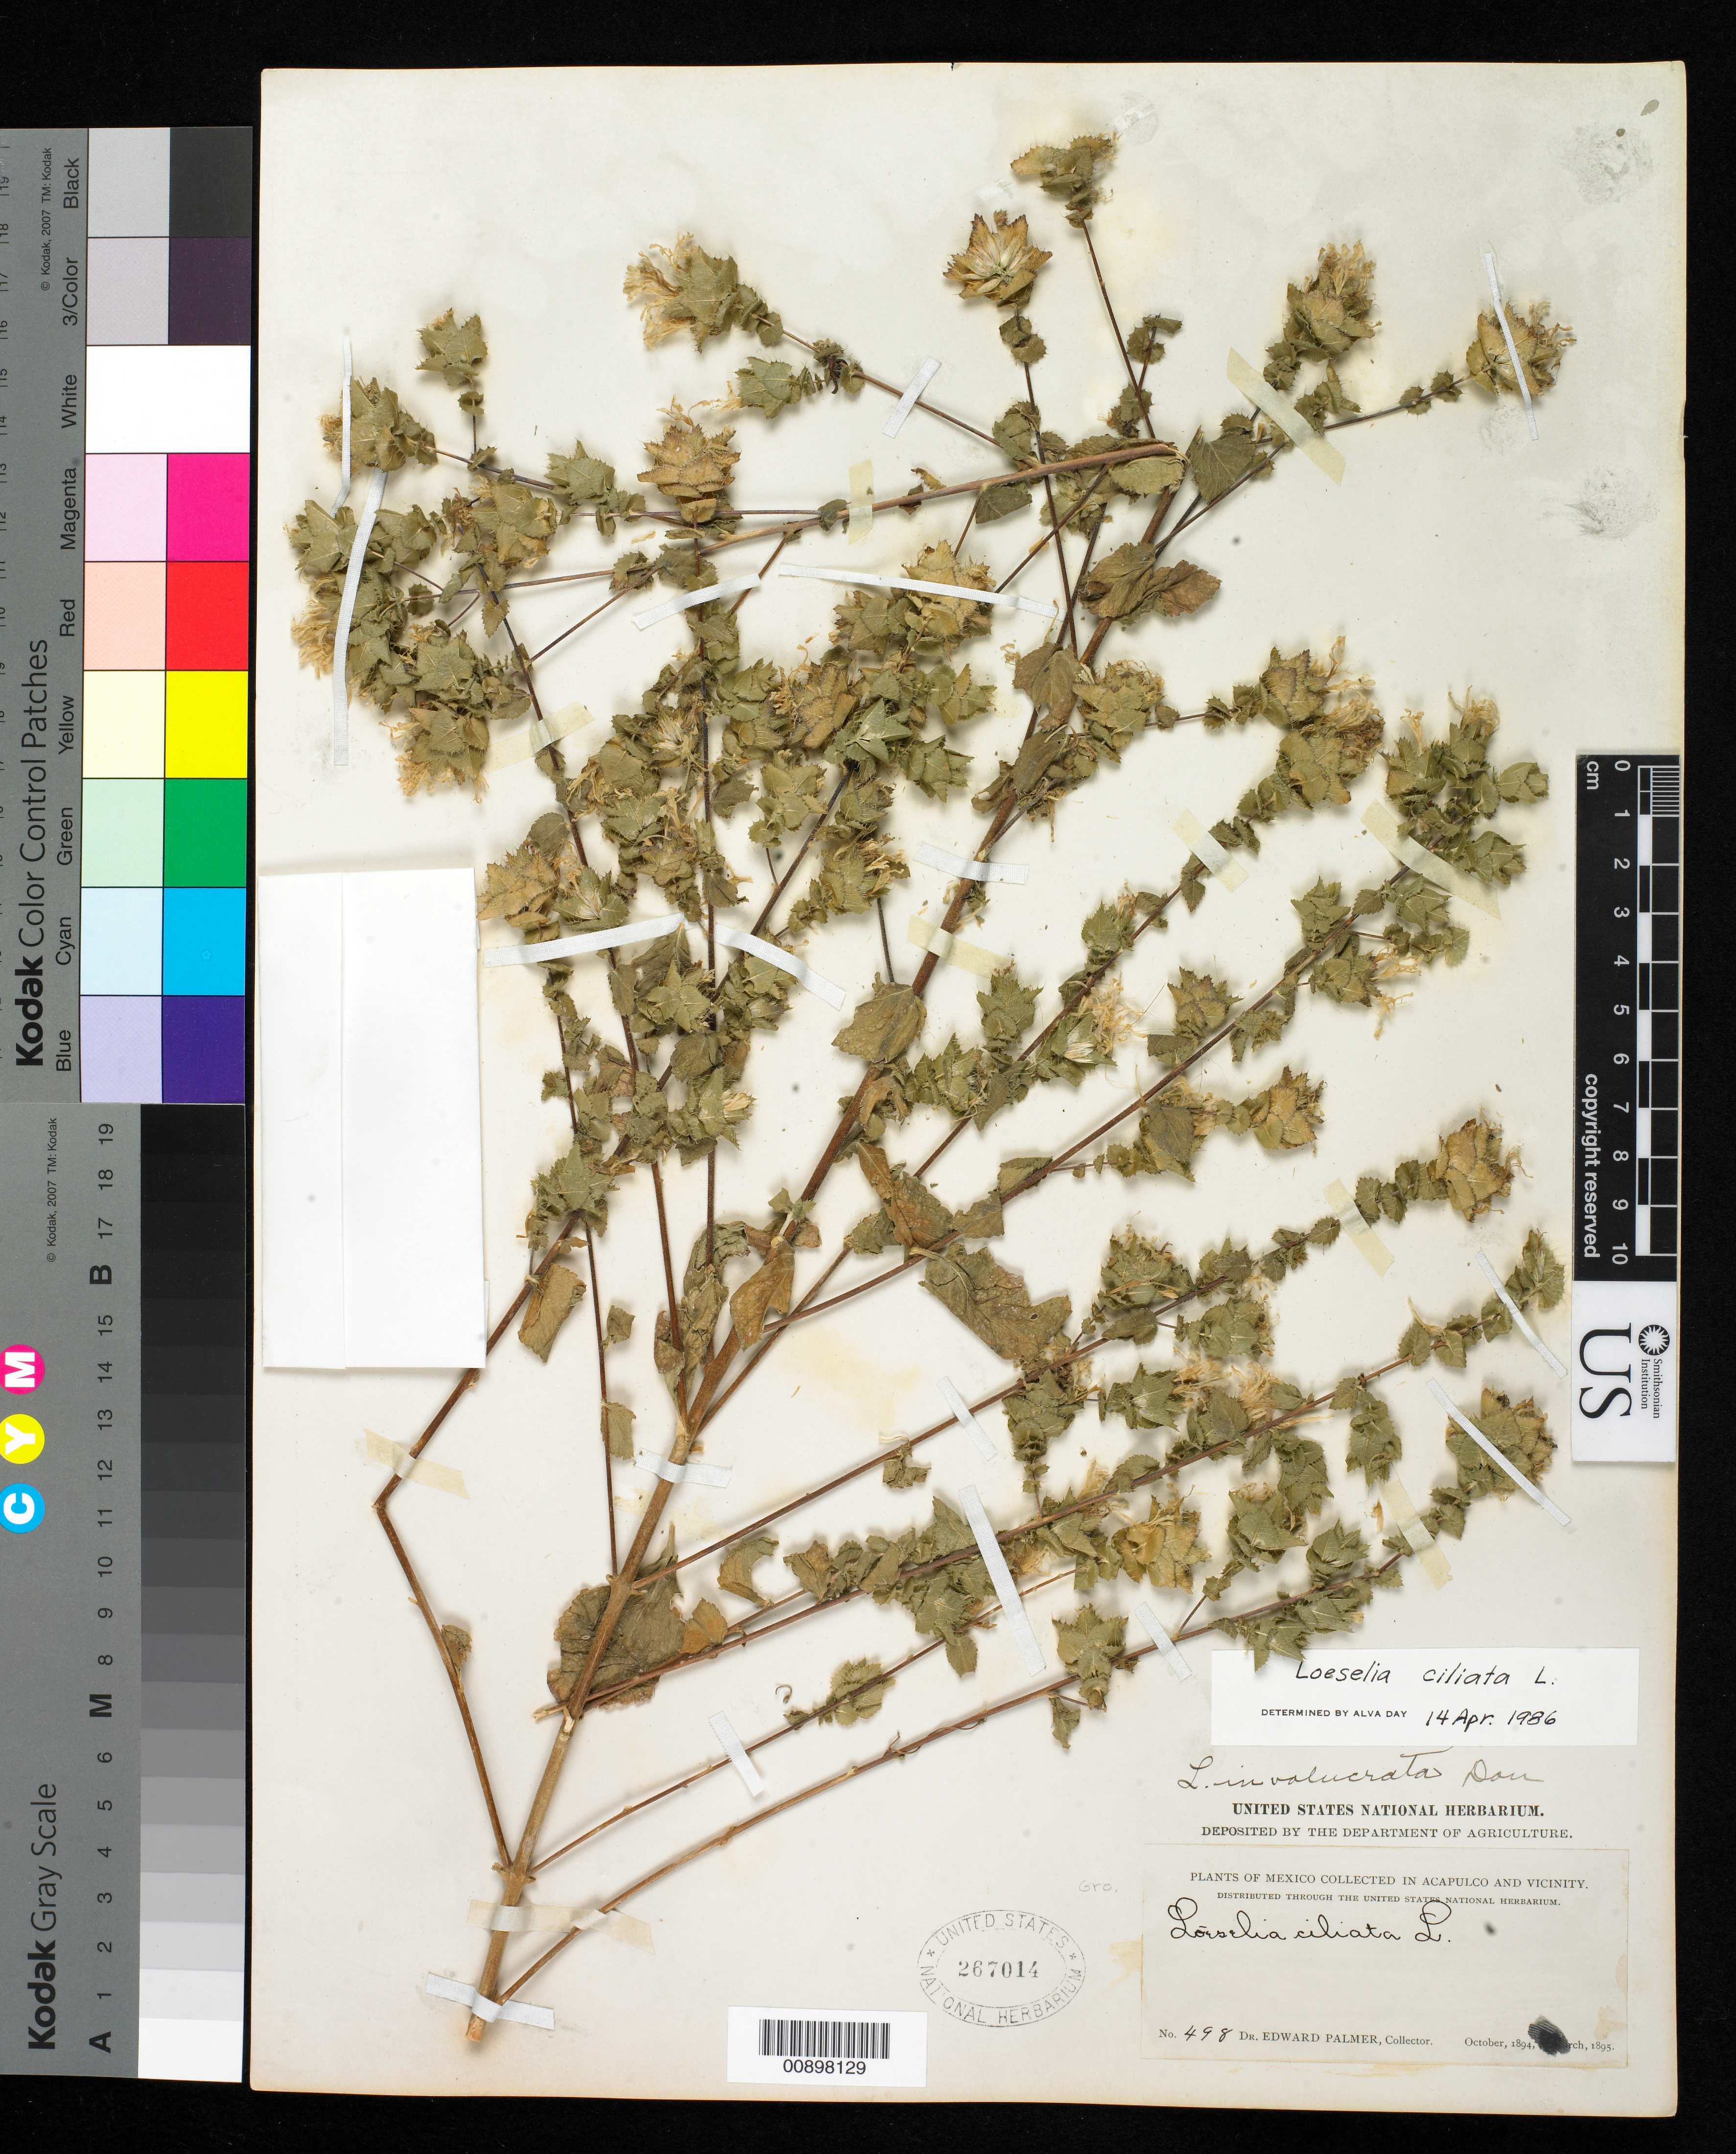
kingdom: Plantae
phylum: Tracheophyta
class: Magnoliopsida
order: Ericales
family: Polemoniaceae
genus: Loeselia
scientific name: Loeselia ciliata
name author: L.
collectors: E. Palmer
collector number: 498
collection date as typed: Oct 1894 to -- Mar 1895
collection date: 1894-10/1895-03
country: Mexico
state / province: Guerrero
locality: Acapulco, Guerrero and vicinity.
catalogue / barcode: US 267014